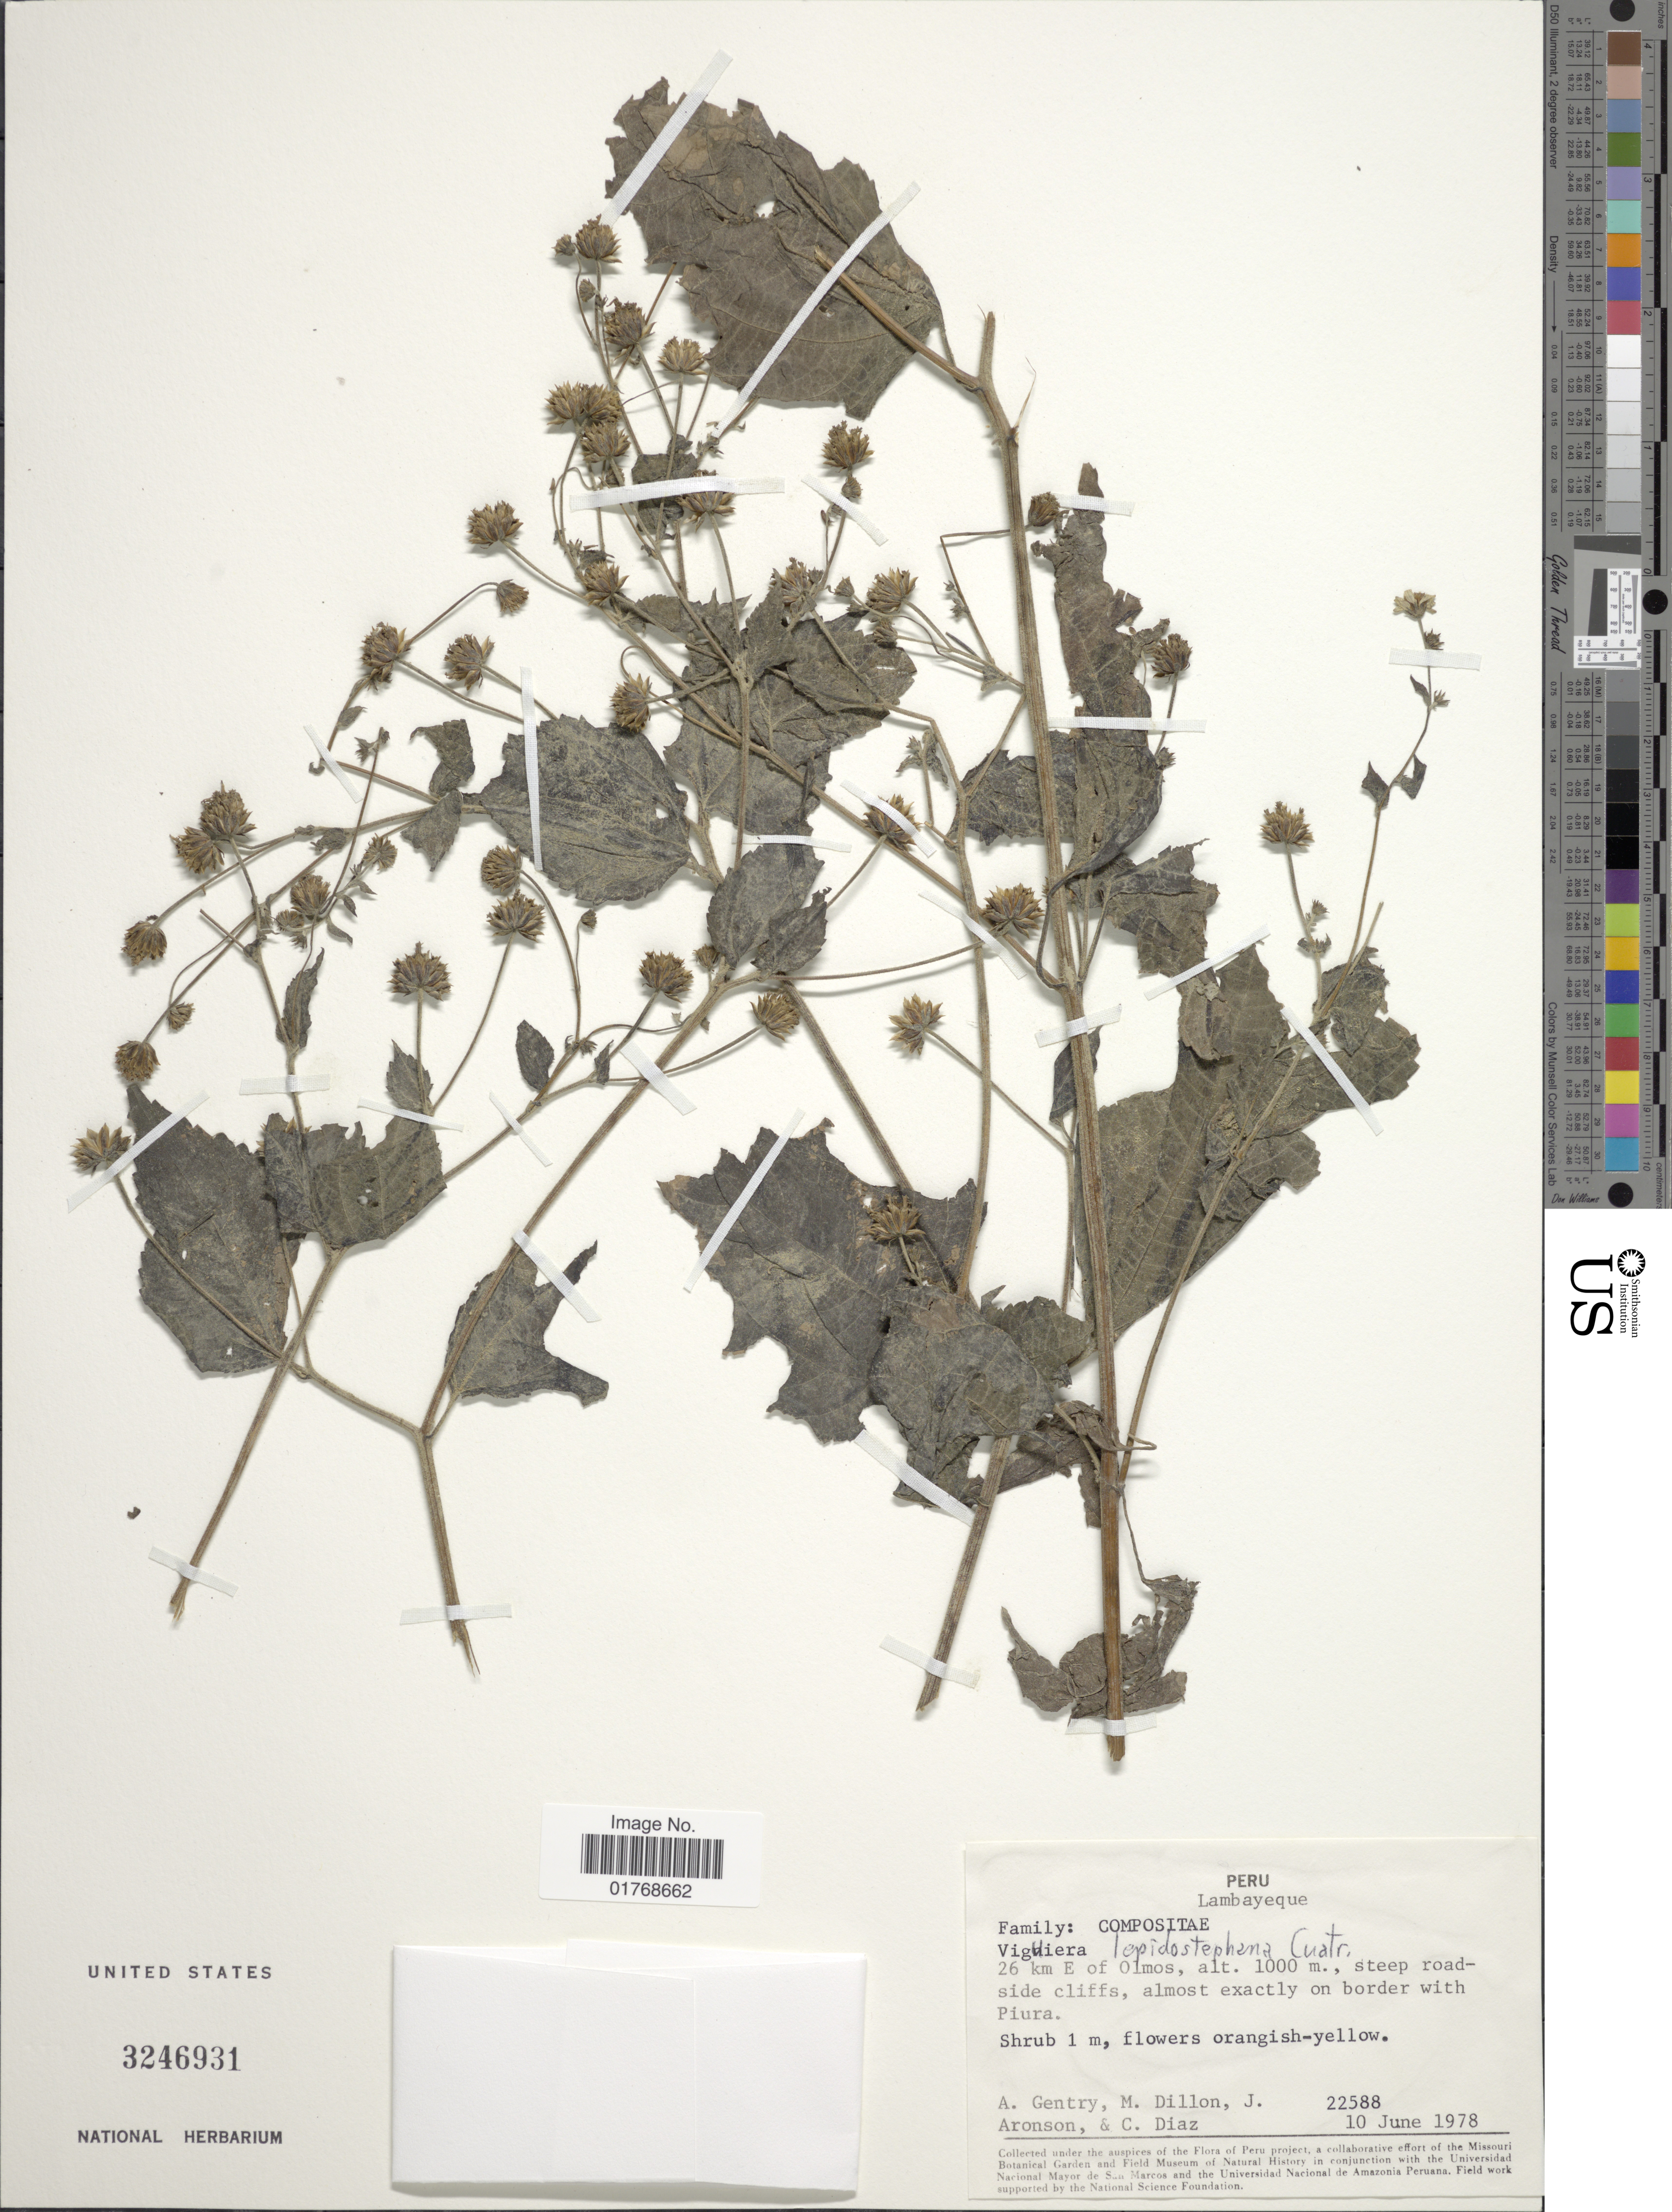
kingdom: Plantae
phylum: Tracheophyta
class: Magnoliopsida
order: Asterales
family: Asteraceae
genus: Viguiera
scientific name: Viguiera lepidostephana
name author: Cuatrec.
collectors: A. H. Gentry, M. O. Dillon, J. Aronson & C. Díaz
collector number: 22588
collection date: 1978-06-10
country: Peru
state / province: Lambayeque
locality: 26 km E of Olmos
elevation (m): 1000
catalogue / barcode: US 3246931